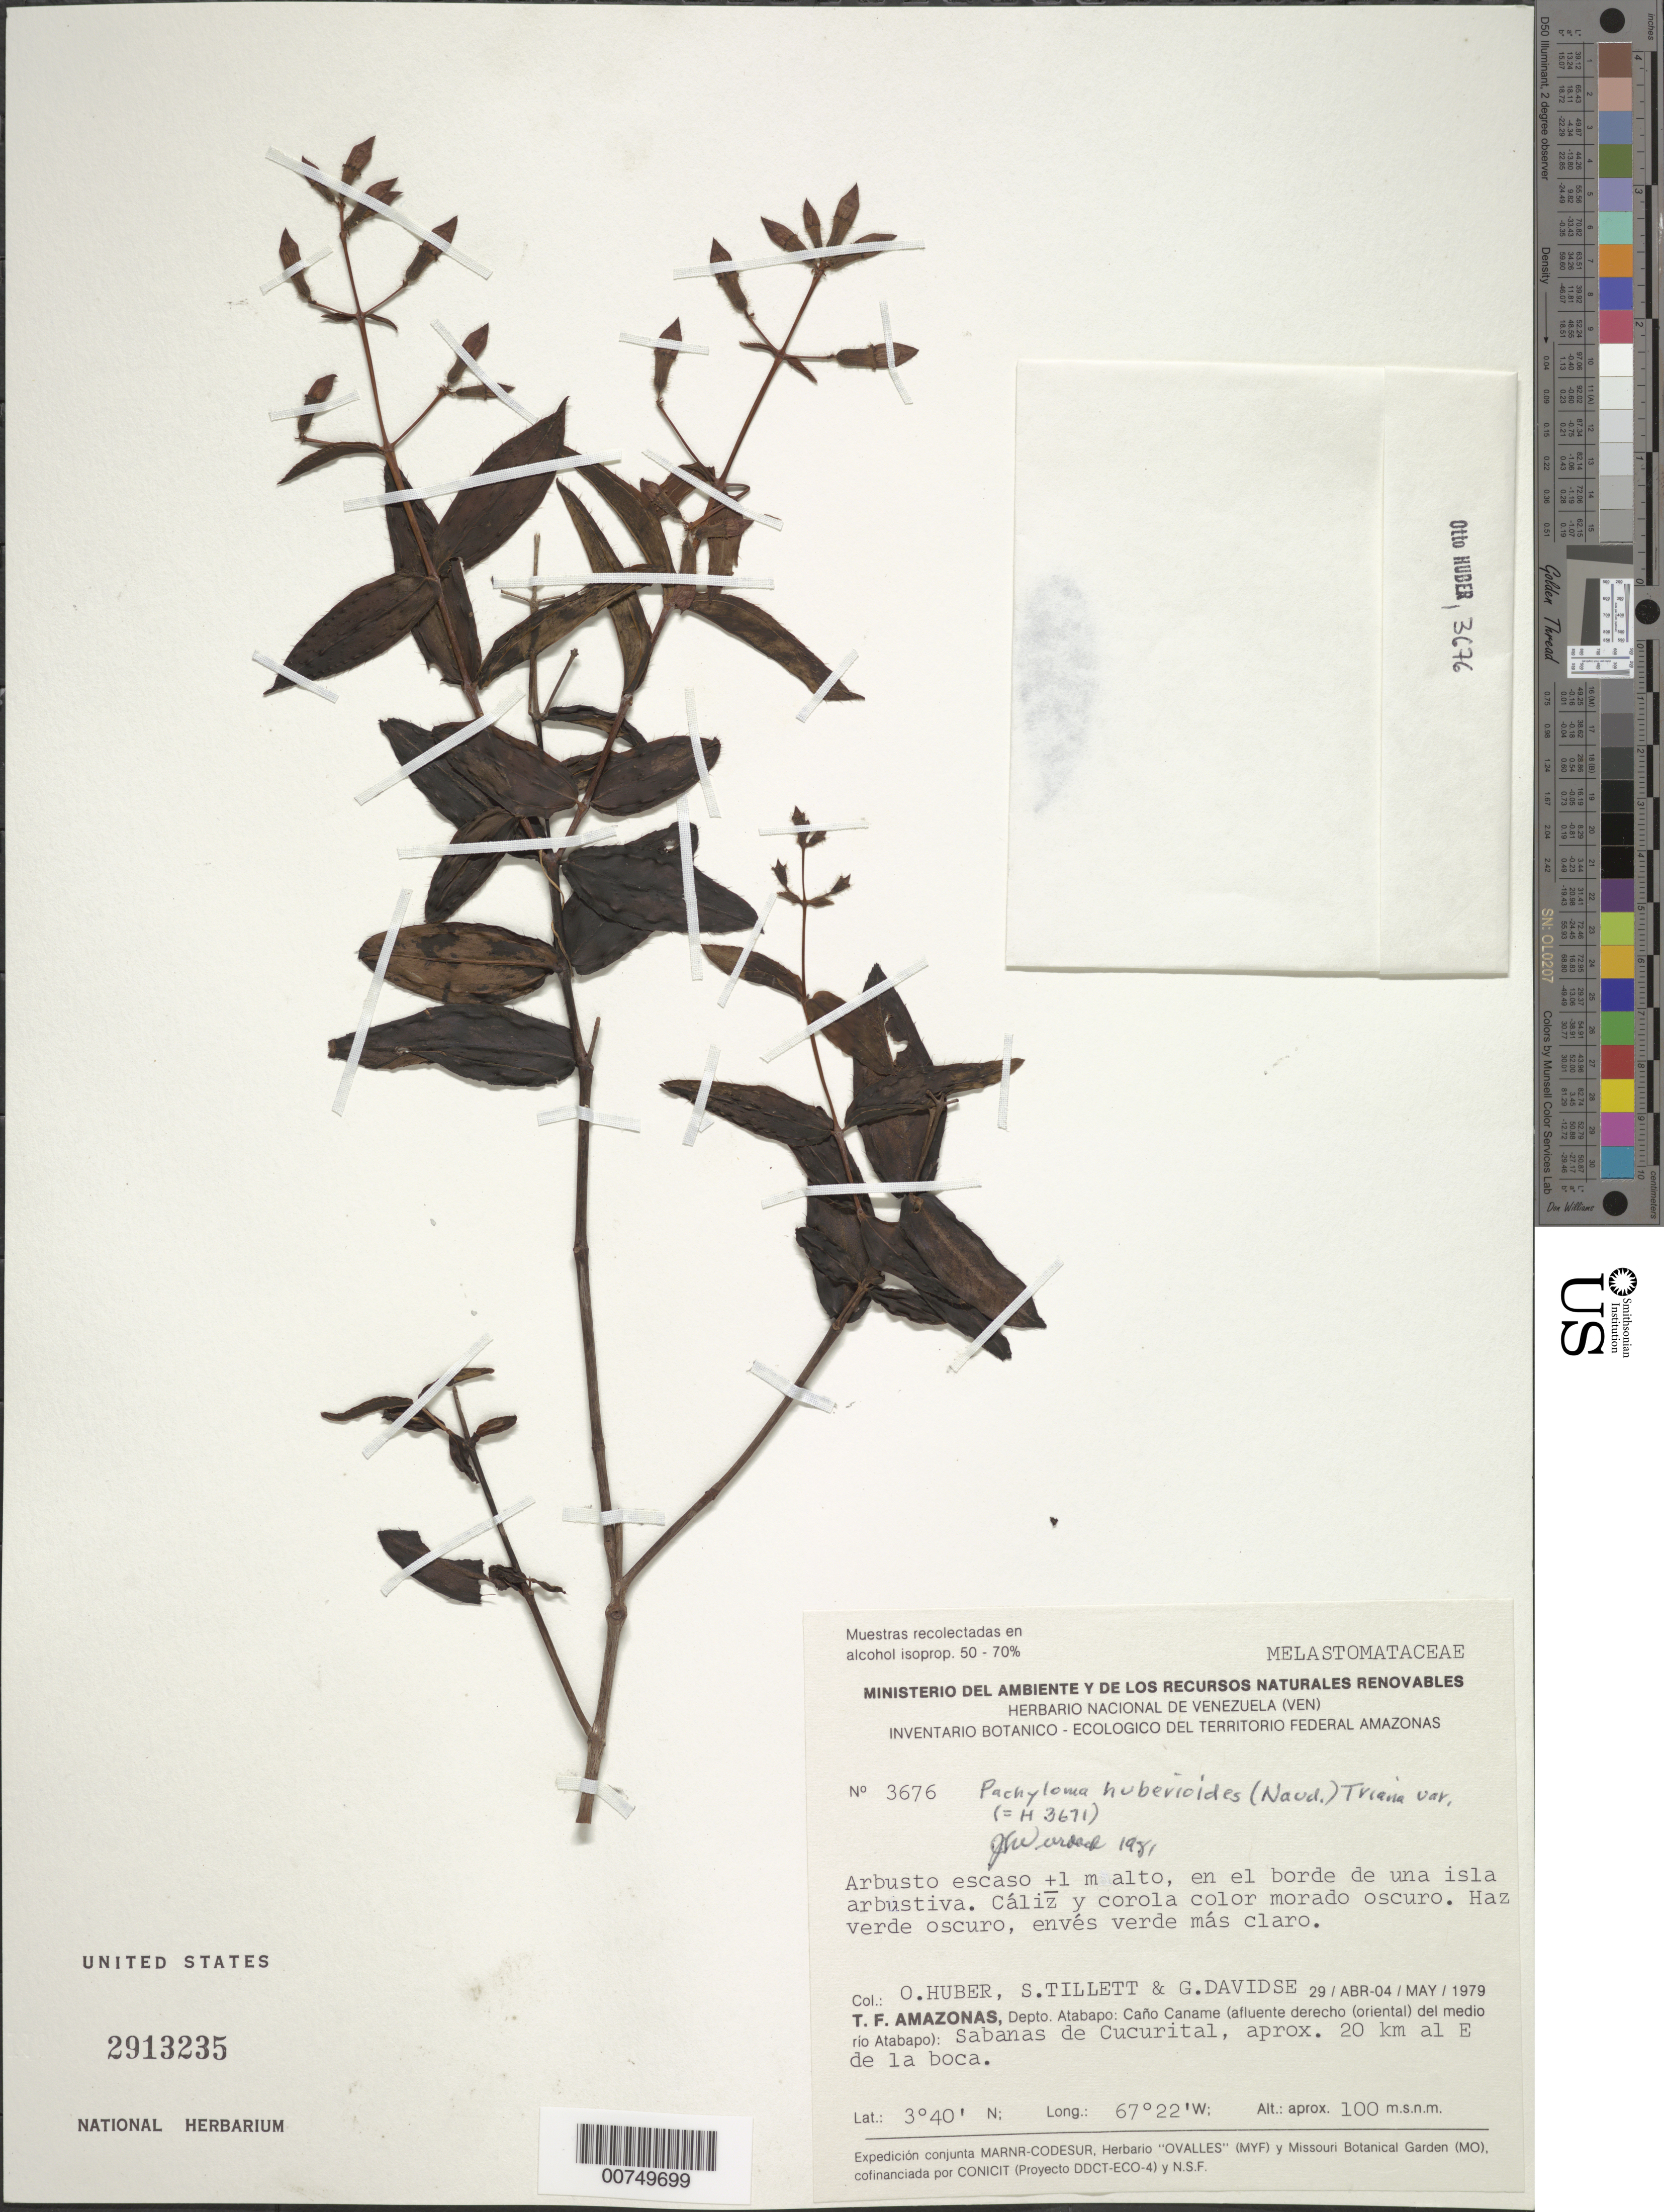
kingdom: Plantae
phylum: Tracheophyta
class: Magnoliopsida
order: Myrtales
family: Melastomataceae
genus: Pachyloma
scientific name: Pachyloma huberioides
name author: (Naudin) Triana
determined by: Wurdack, John J., (US), US (UNITED STATES)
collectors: O. Huber, S. S. Tillett & G. Davidse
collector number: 3676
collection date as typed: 29-Apr-79 to 4-May-79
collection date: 1979-04-29/1979-05-04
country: Venezuela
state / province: Amazonas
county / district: Atabapo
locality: Caño Caname (afluente derecho del medio Río Atabapo); Sabanas de Cucurital, aprox 20km al E de la boca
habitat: Edge of bush island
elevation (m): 100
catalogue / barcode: US 2913235